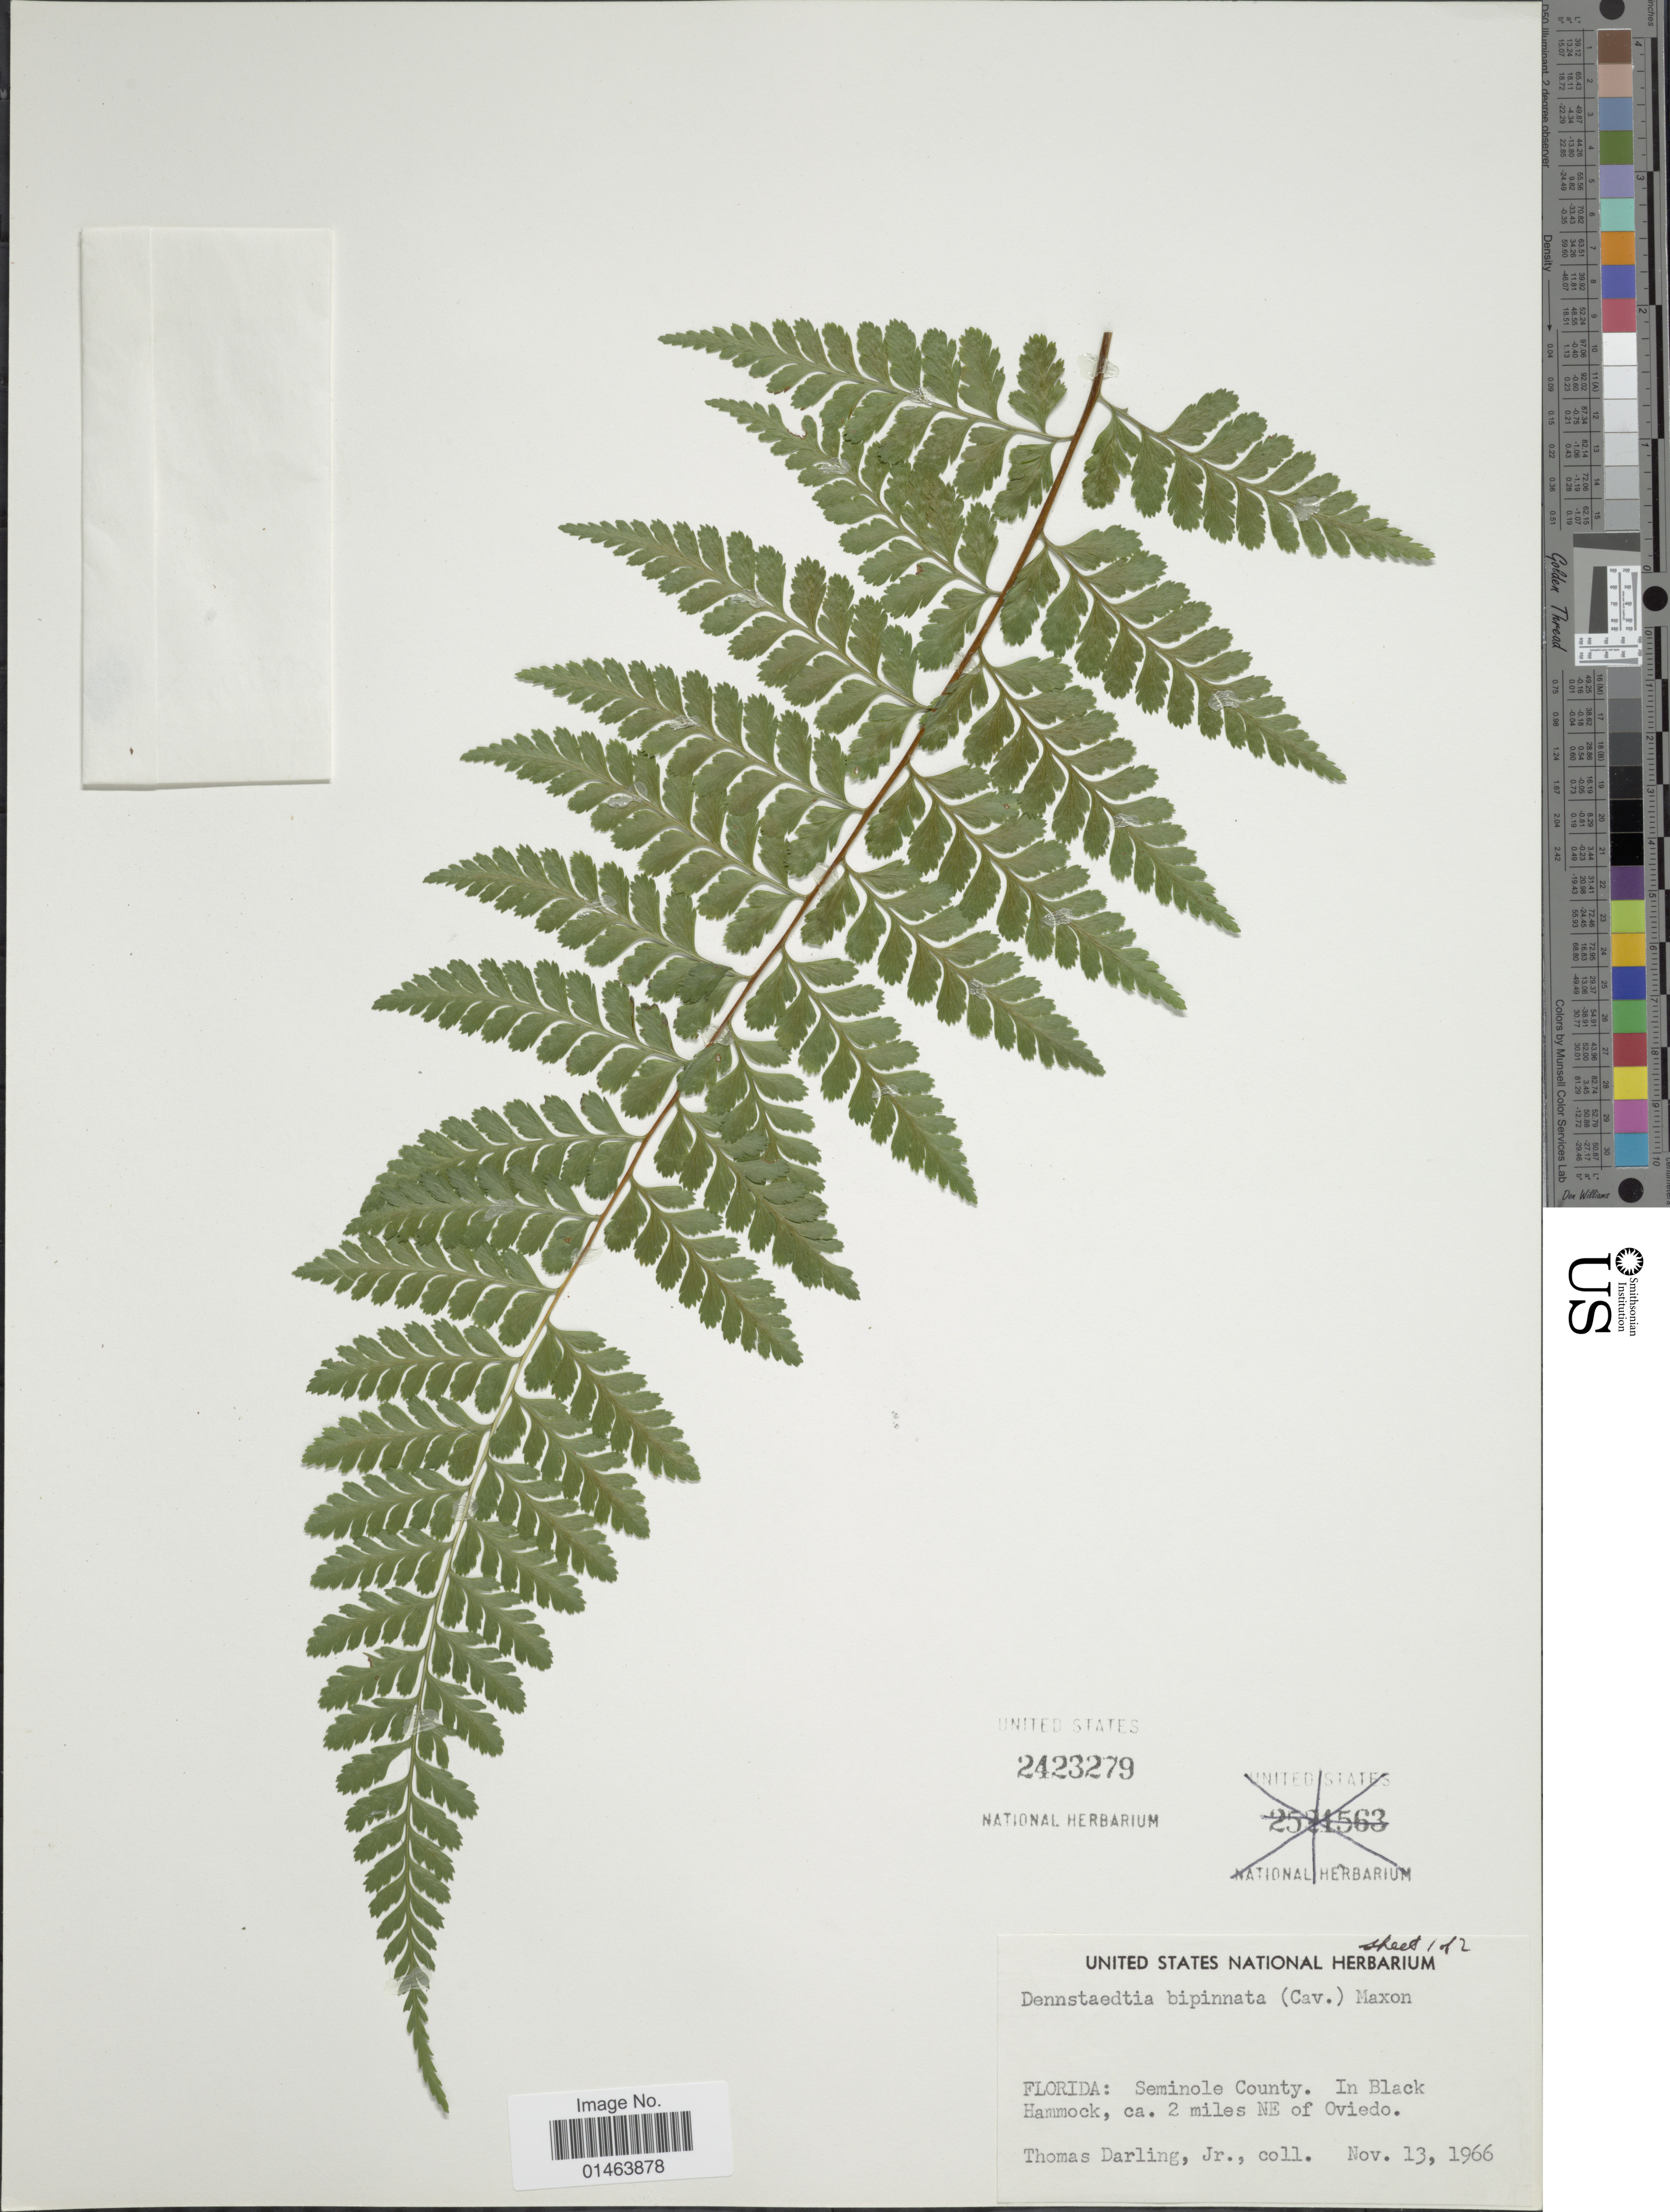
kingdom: Plantae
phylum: Tracheophyta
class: Polypodiopsida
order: Polypodiales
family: Dennstaedtiaceae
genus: Dennstaedtia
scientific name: Dennstaedtia punctilobula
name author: (Michx.) T. Moore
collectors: T. Darling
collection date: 1966-11-13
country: United States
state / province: Florida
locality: Florida, Seminole County. In Black Hammock, ca. 2 miles NE of Oviedo.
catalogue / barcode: US 2423279